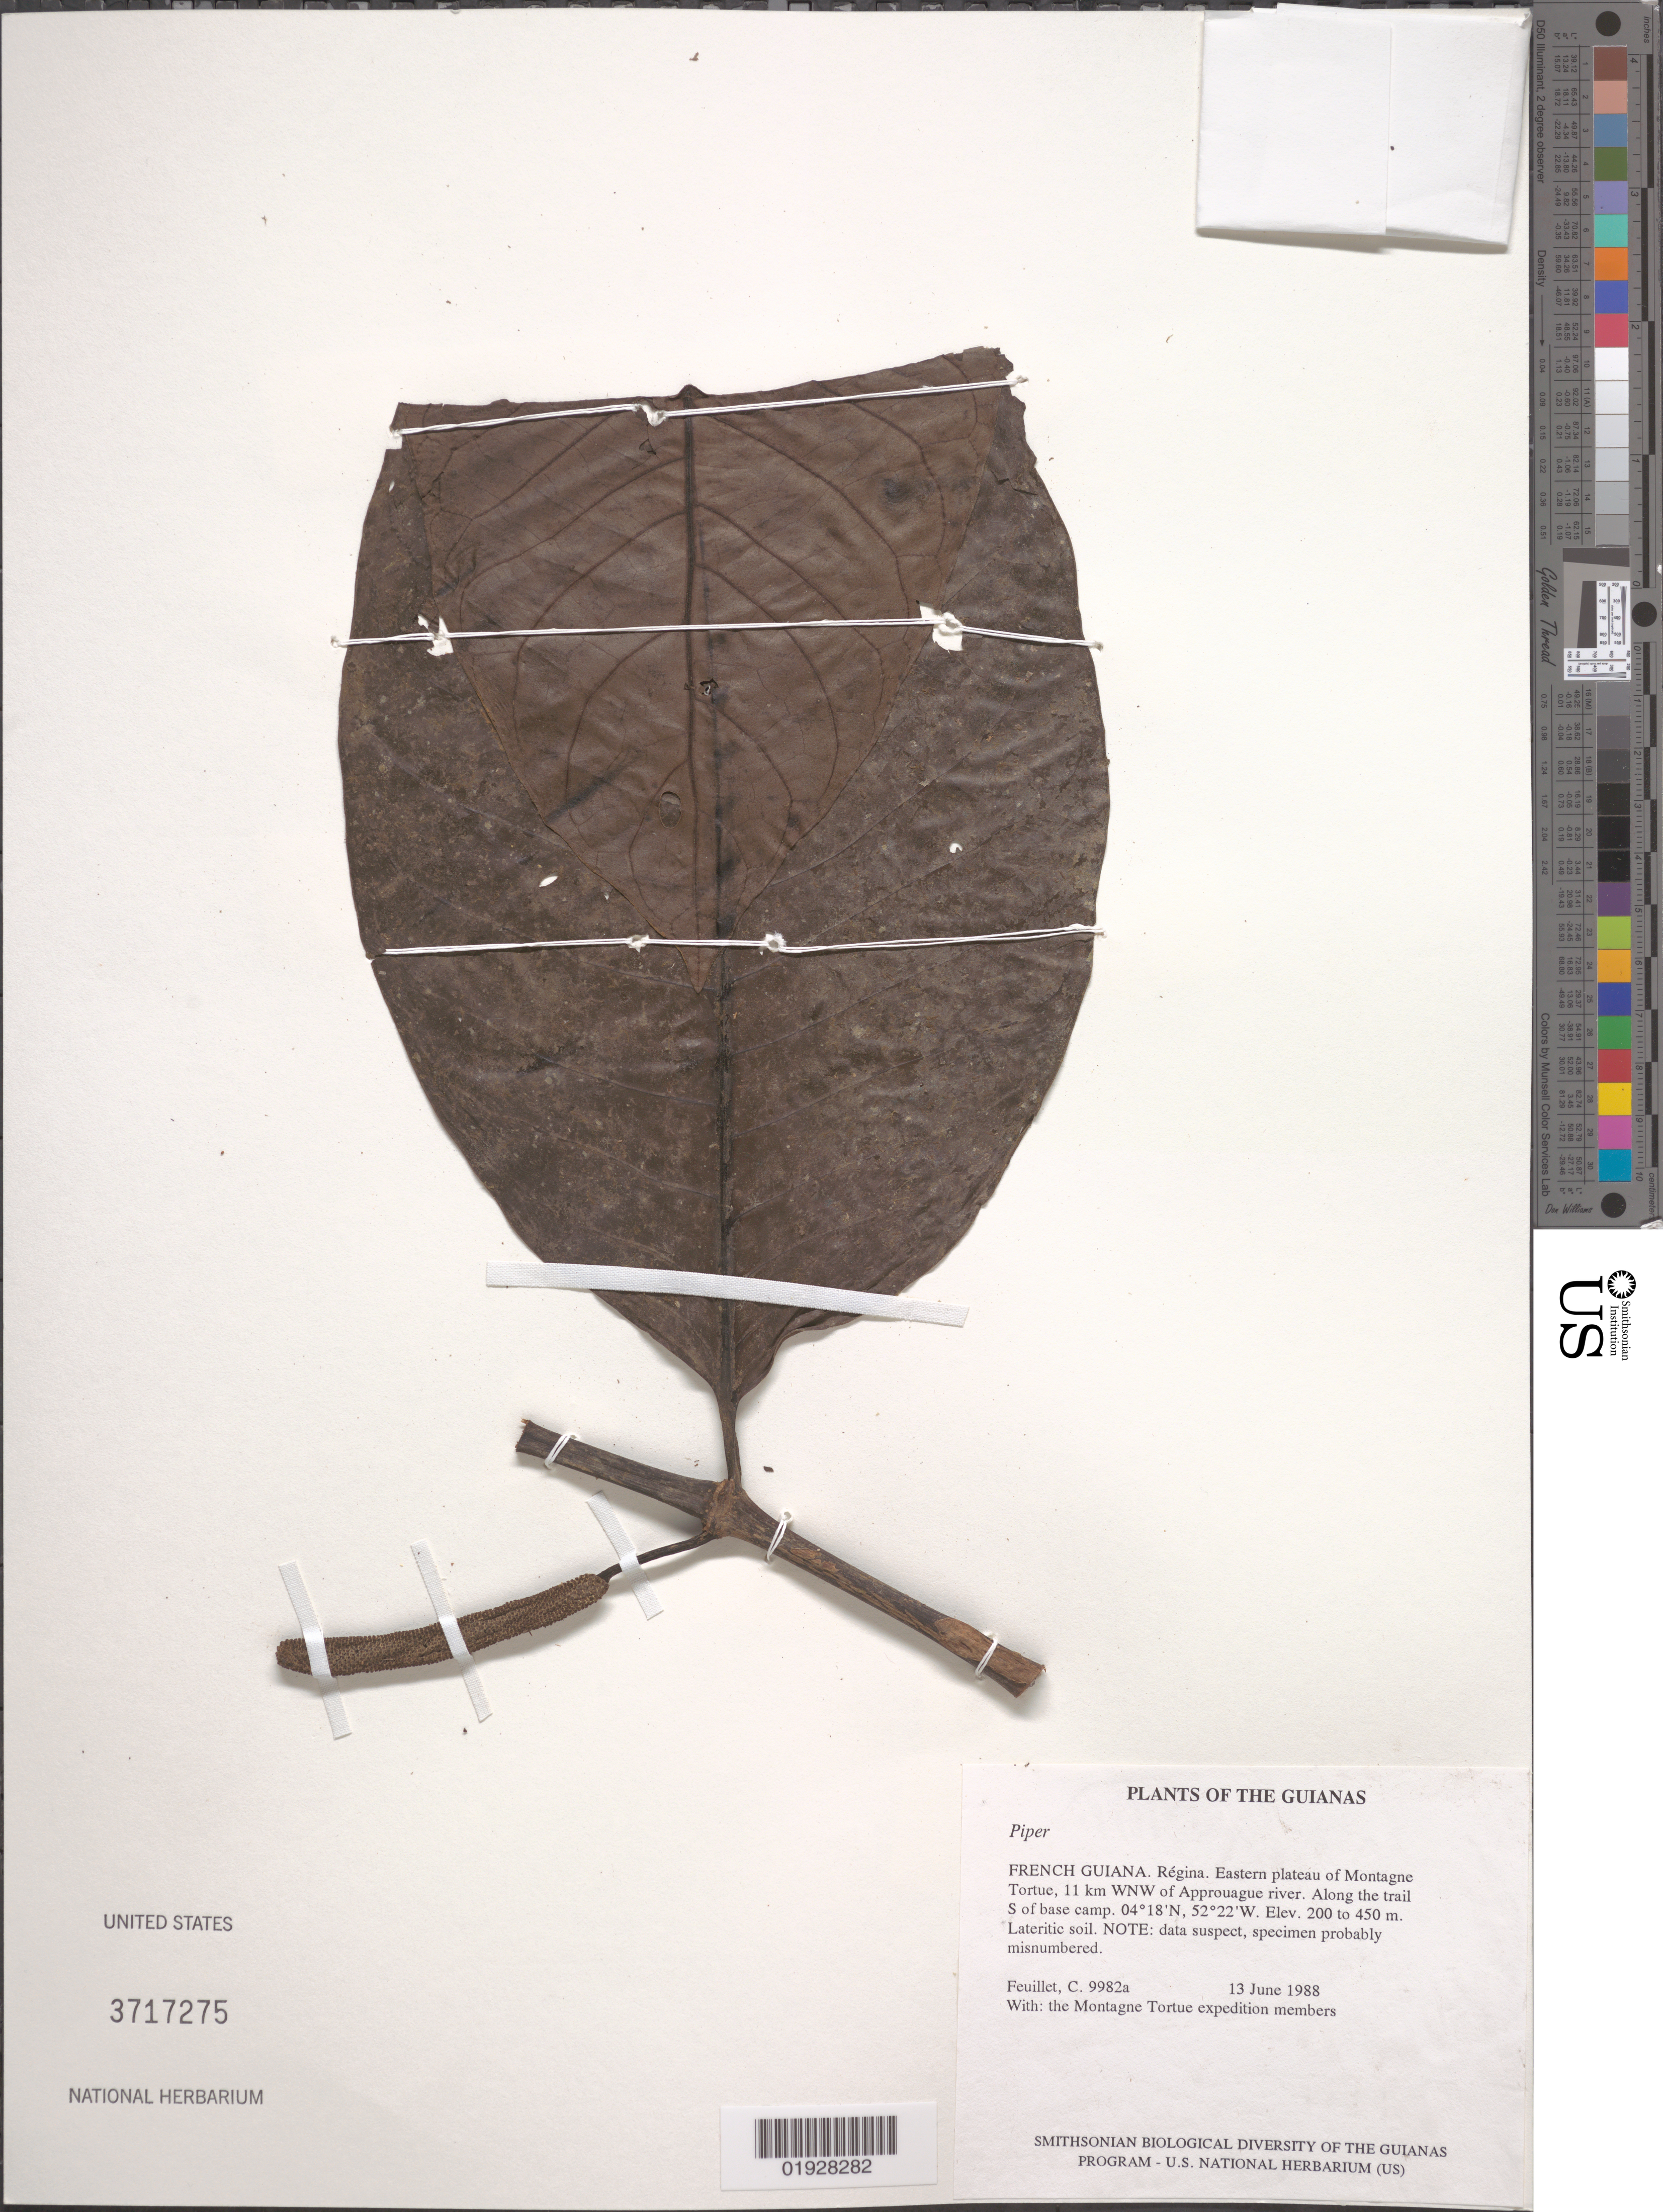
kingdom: Plantae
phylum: Tracheophyta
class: Magnoliopsida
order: Piperales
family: Piperaceae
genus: Piper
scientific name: Piper sp.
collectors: C. Feuillet & Montagne Torte Exped. members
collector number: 9982 a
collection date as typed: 13 June 1988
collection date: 1988-06-13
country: French Guiana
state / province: Cayenne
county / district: Regina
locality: Eastern plateau of Montagne Tortue, 11 km WNW of Approuague river. Along the trail S of base camp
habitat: Lateritic soil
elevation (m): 200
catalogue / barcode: US 3717275